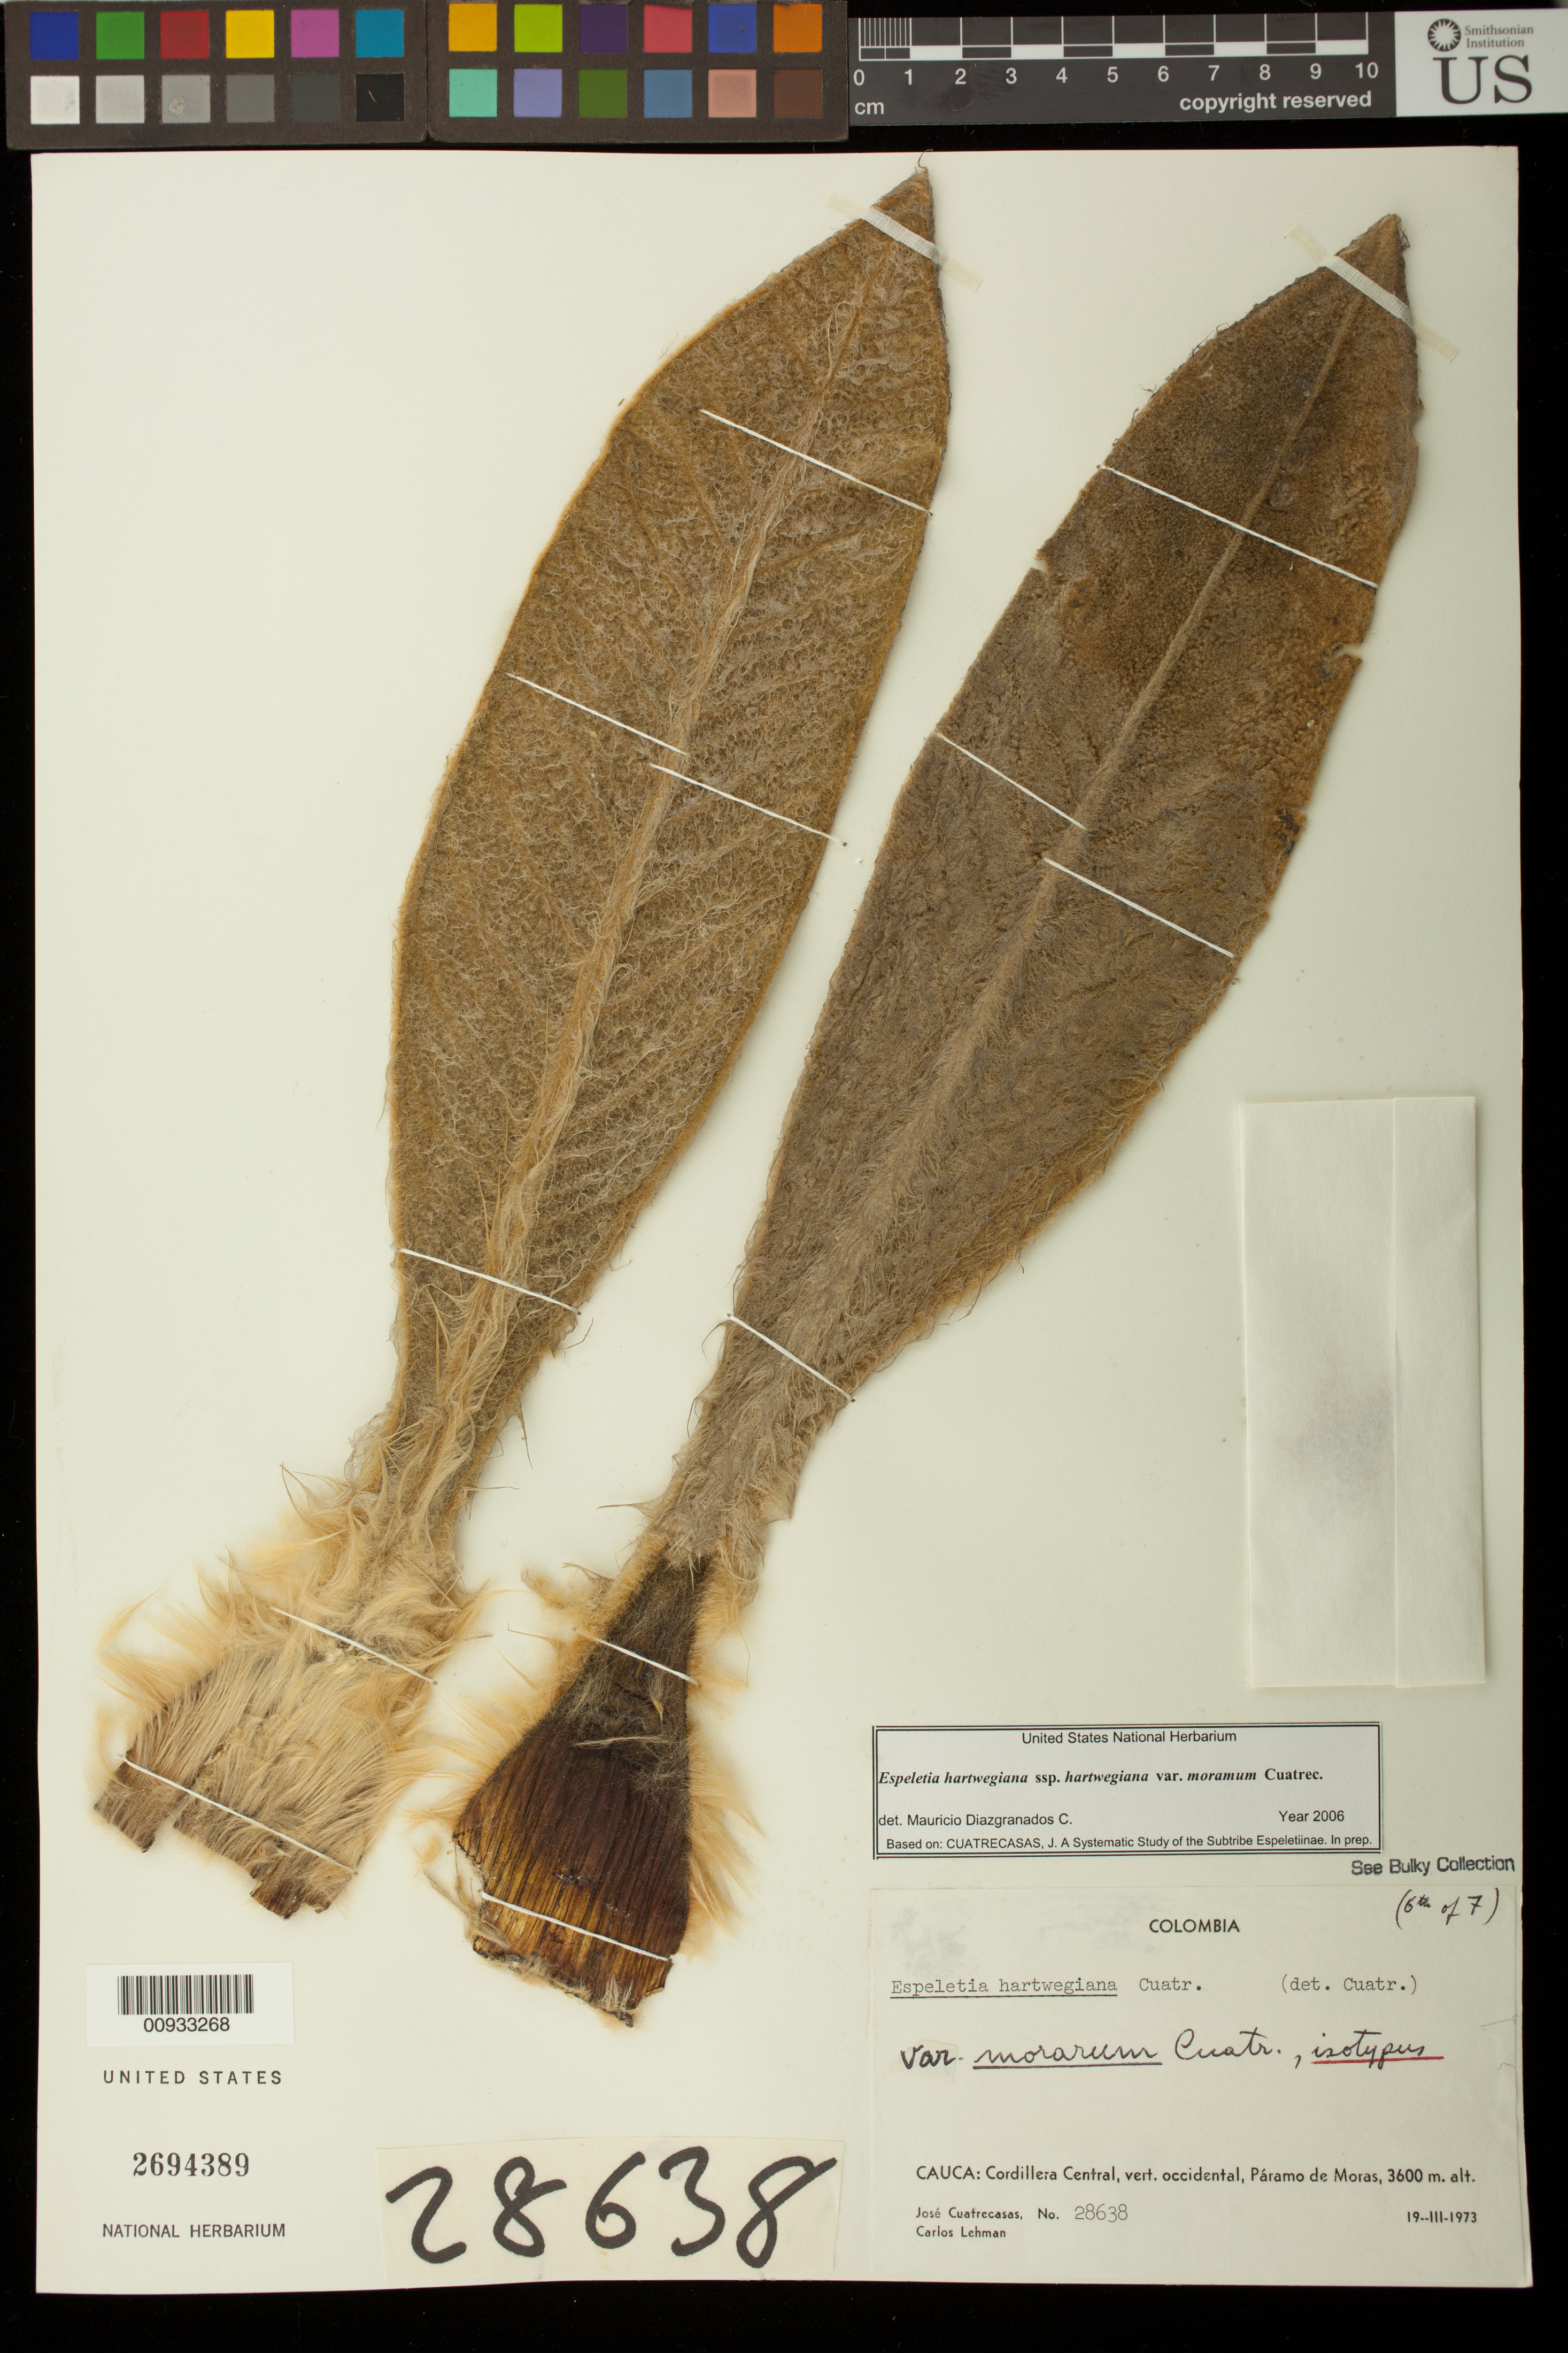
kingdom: Plantae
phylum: Tracheophyta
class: Magnoliopsida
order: Asterales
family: Asteraceae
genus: Espeletia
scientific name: Espeletia hartwegiana var. morarum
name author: Cuatrec.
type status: Isotype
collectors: J. Cuatrecasas & C. Lehman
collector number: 28638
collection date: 1973-03-19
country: Colombia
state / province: Cauca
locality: Cordillera Central, vert. occidental, páramo de Moras.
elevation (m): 3600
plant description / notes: "See Bulky Collection" (bulky isotype filed separately)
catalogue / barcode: US 2694389